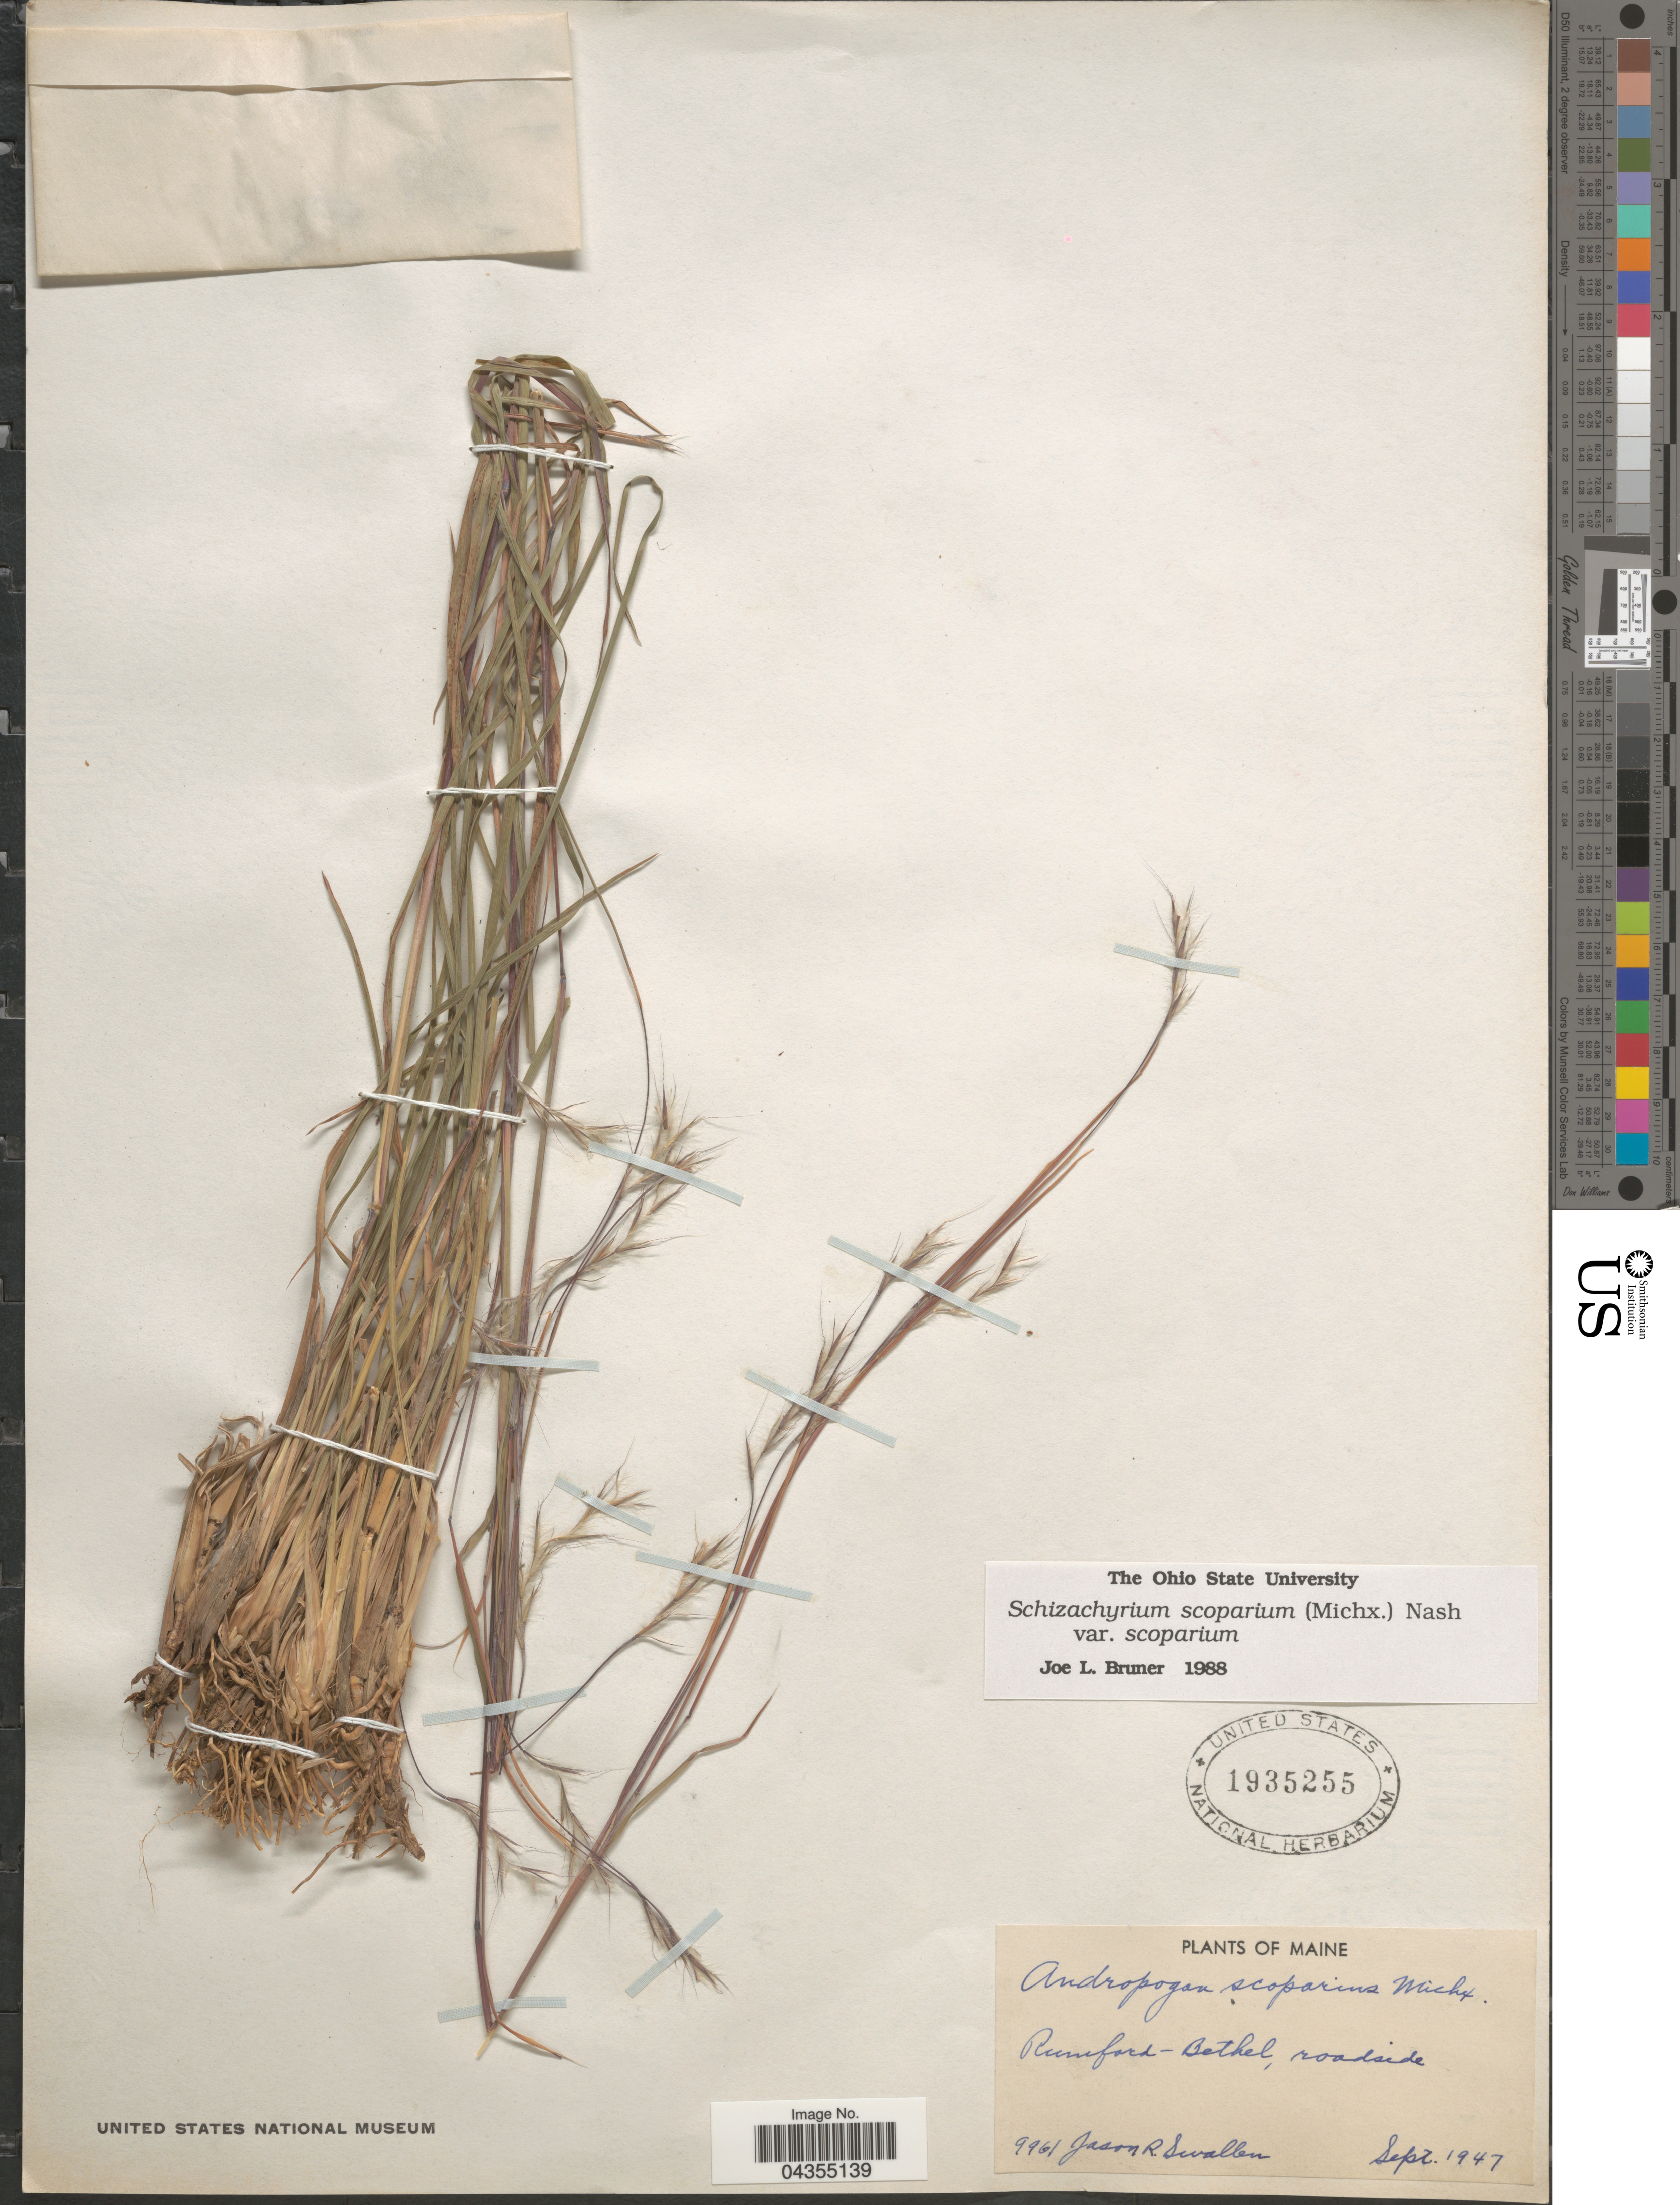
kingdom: Plantae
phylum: Tracheophyta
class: Liliopsida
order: Poales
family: Poaceae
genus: Schizachyrium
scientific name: Schizachyrium scoparium var. scoparium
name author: (Michx.) Nash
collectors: J. R. Swallen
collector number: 9961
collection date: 1947-09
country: United States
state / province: Maine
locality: Rumford-Bethel, roadside.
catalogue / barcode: US 1935255